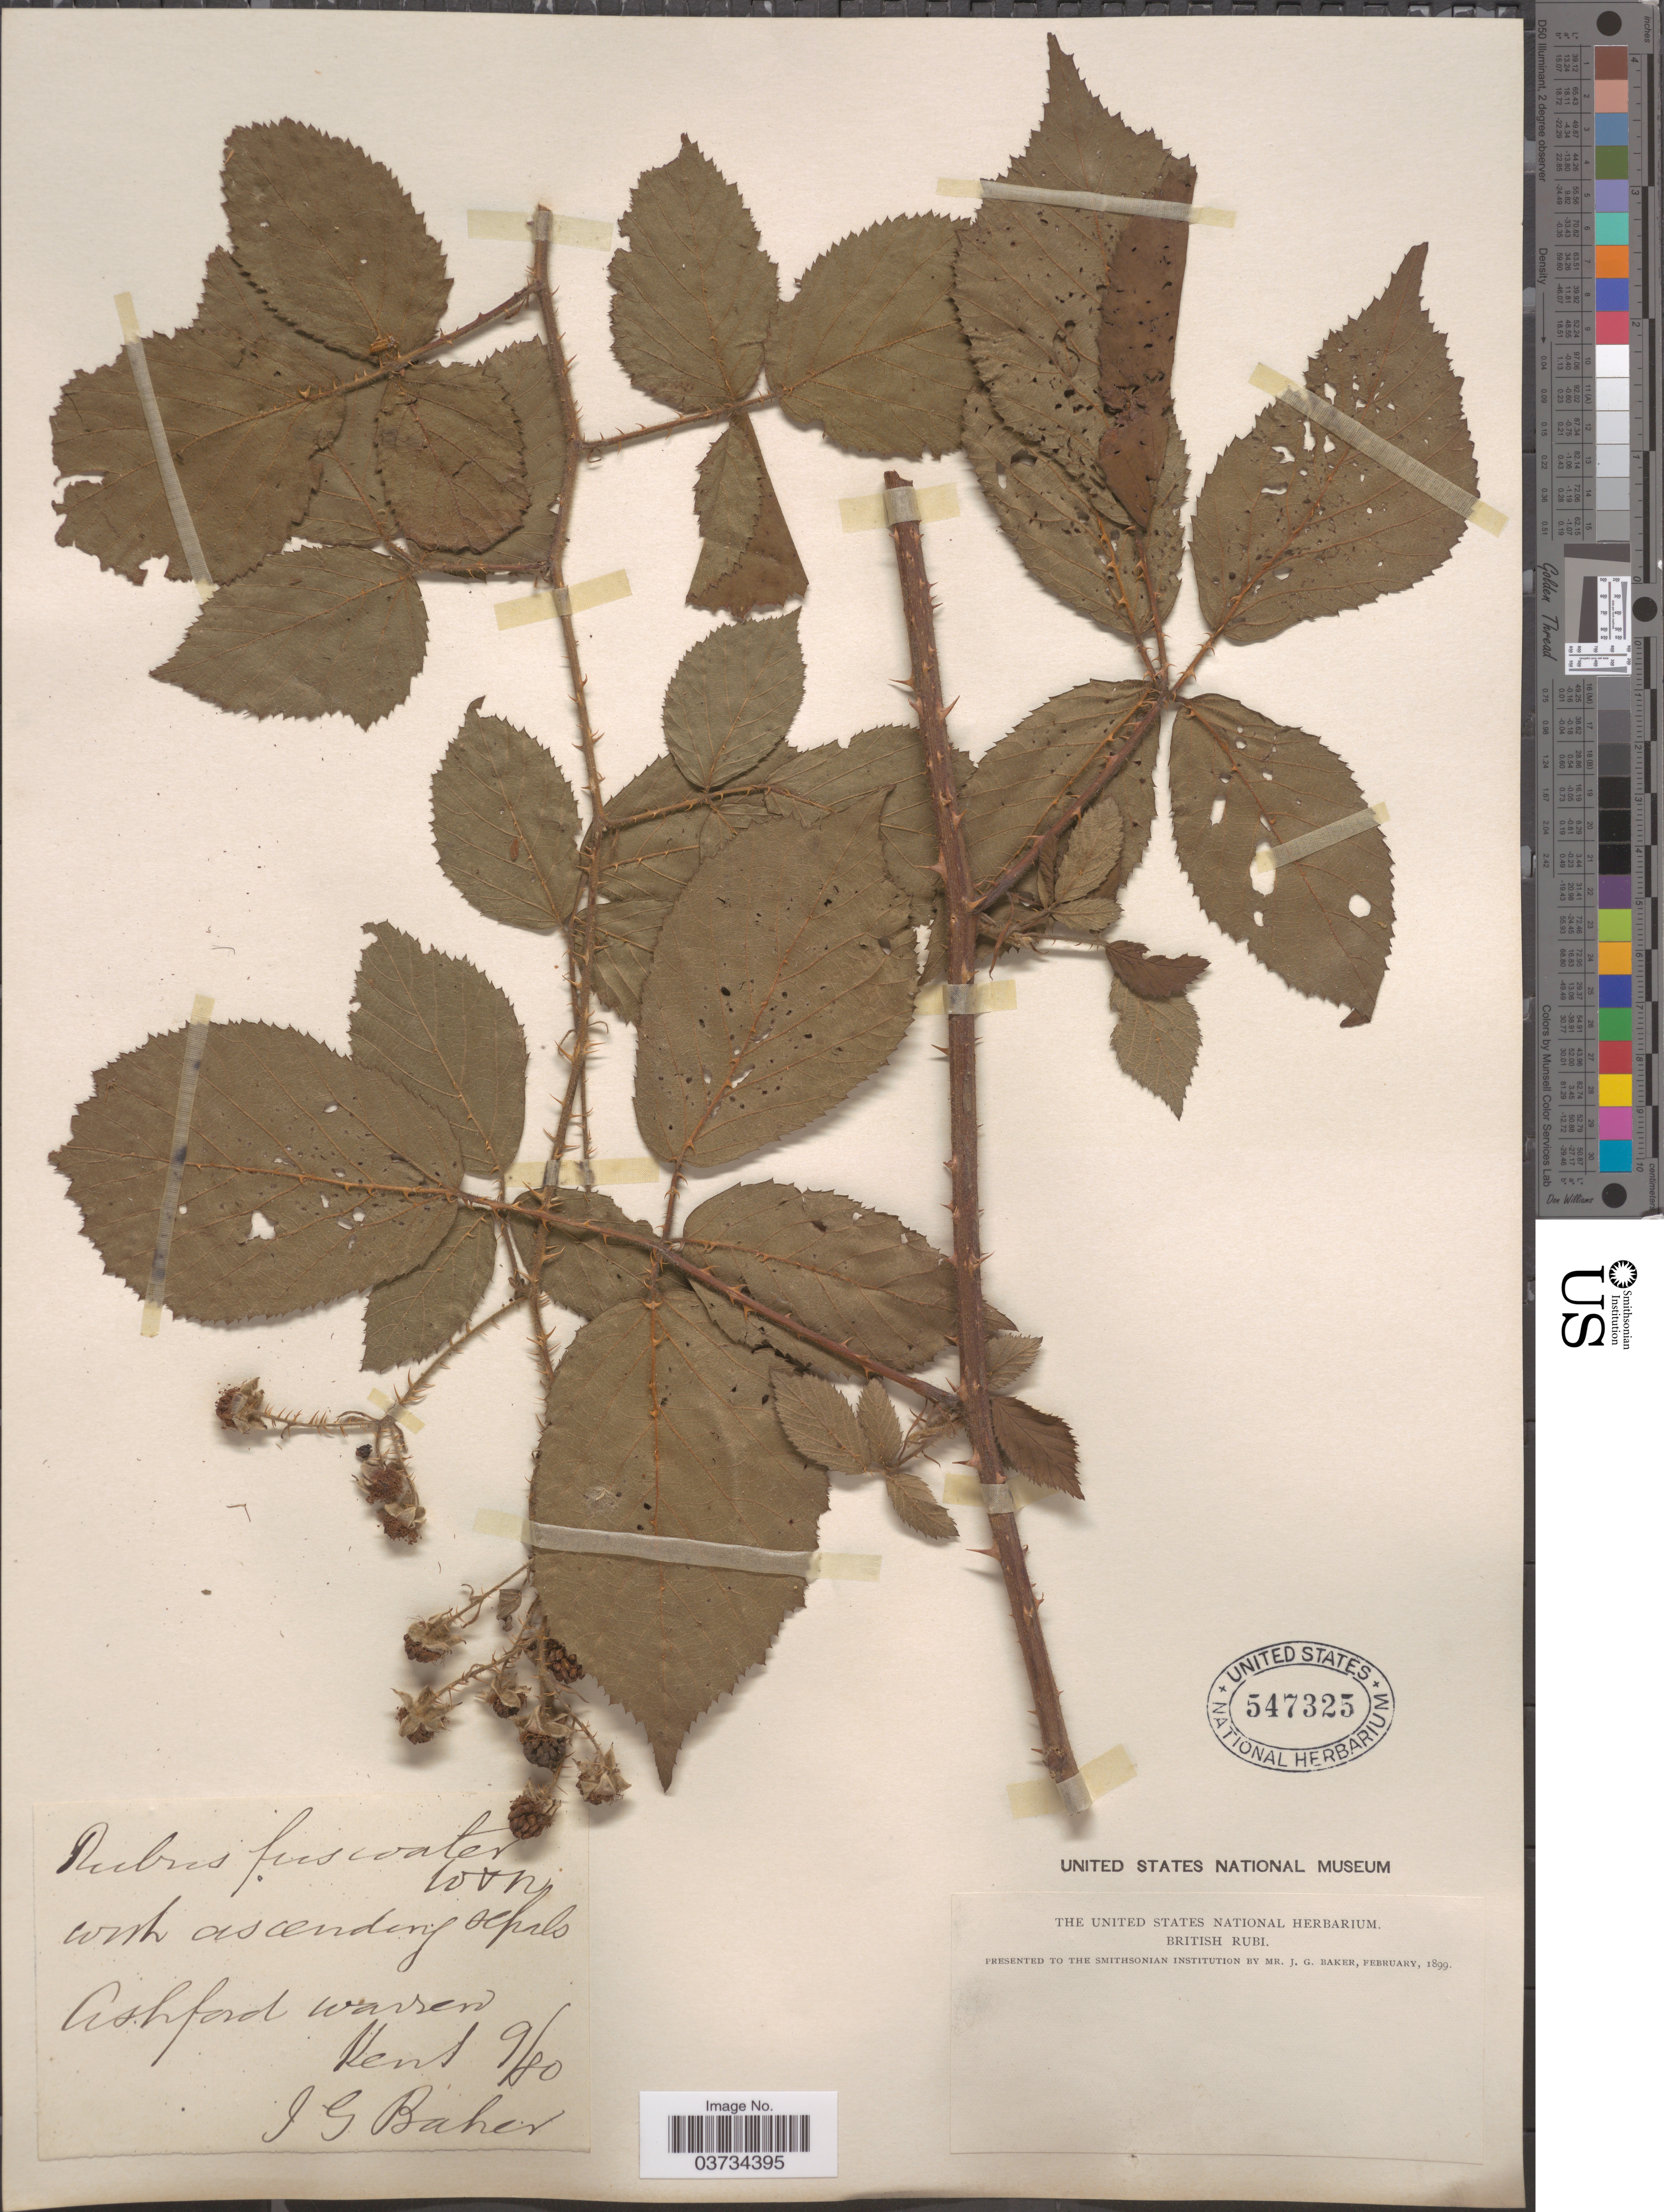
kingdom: Plantae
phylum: Tracheophyta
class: Magnoliopsida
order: Rosales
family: Rosaceae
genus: Rubus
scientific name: Rubus fuscoater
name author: Weihe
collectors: J. G. Baker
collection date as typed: Transcribed d/m/y: /9/80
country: United Kingdom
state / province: England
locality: Ashford warren, Kent.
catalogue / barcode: US 547325